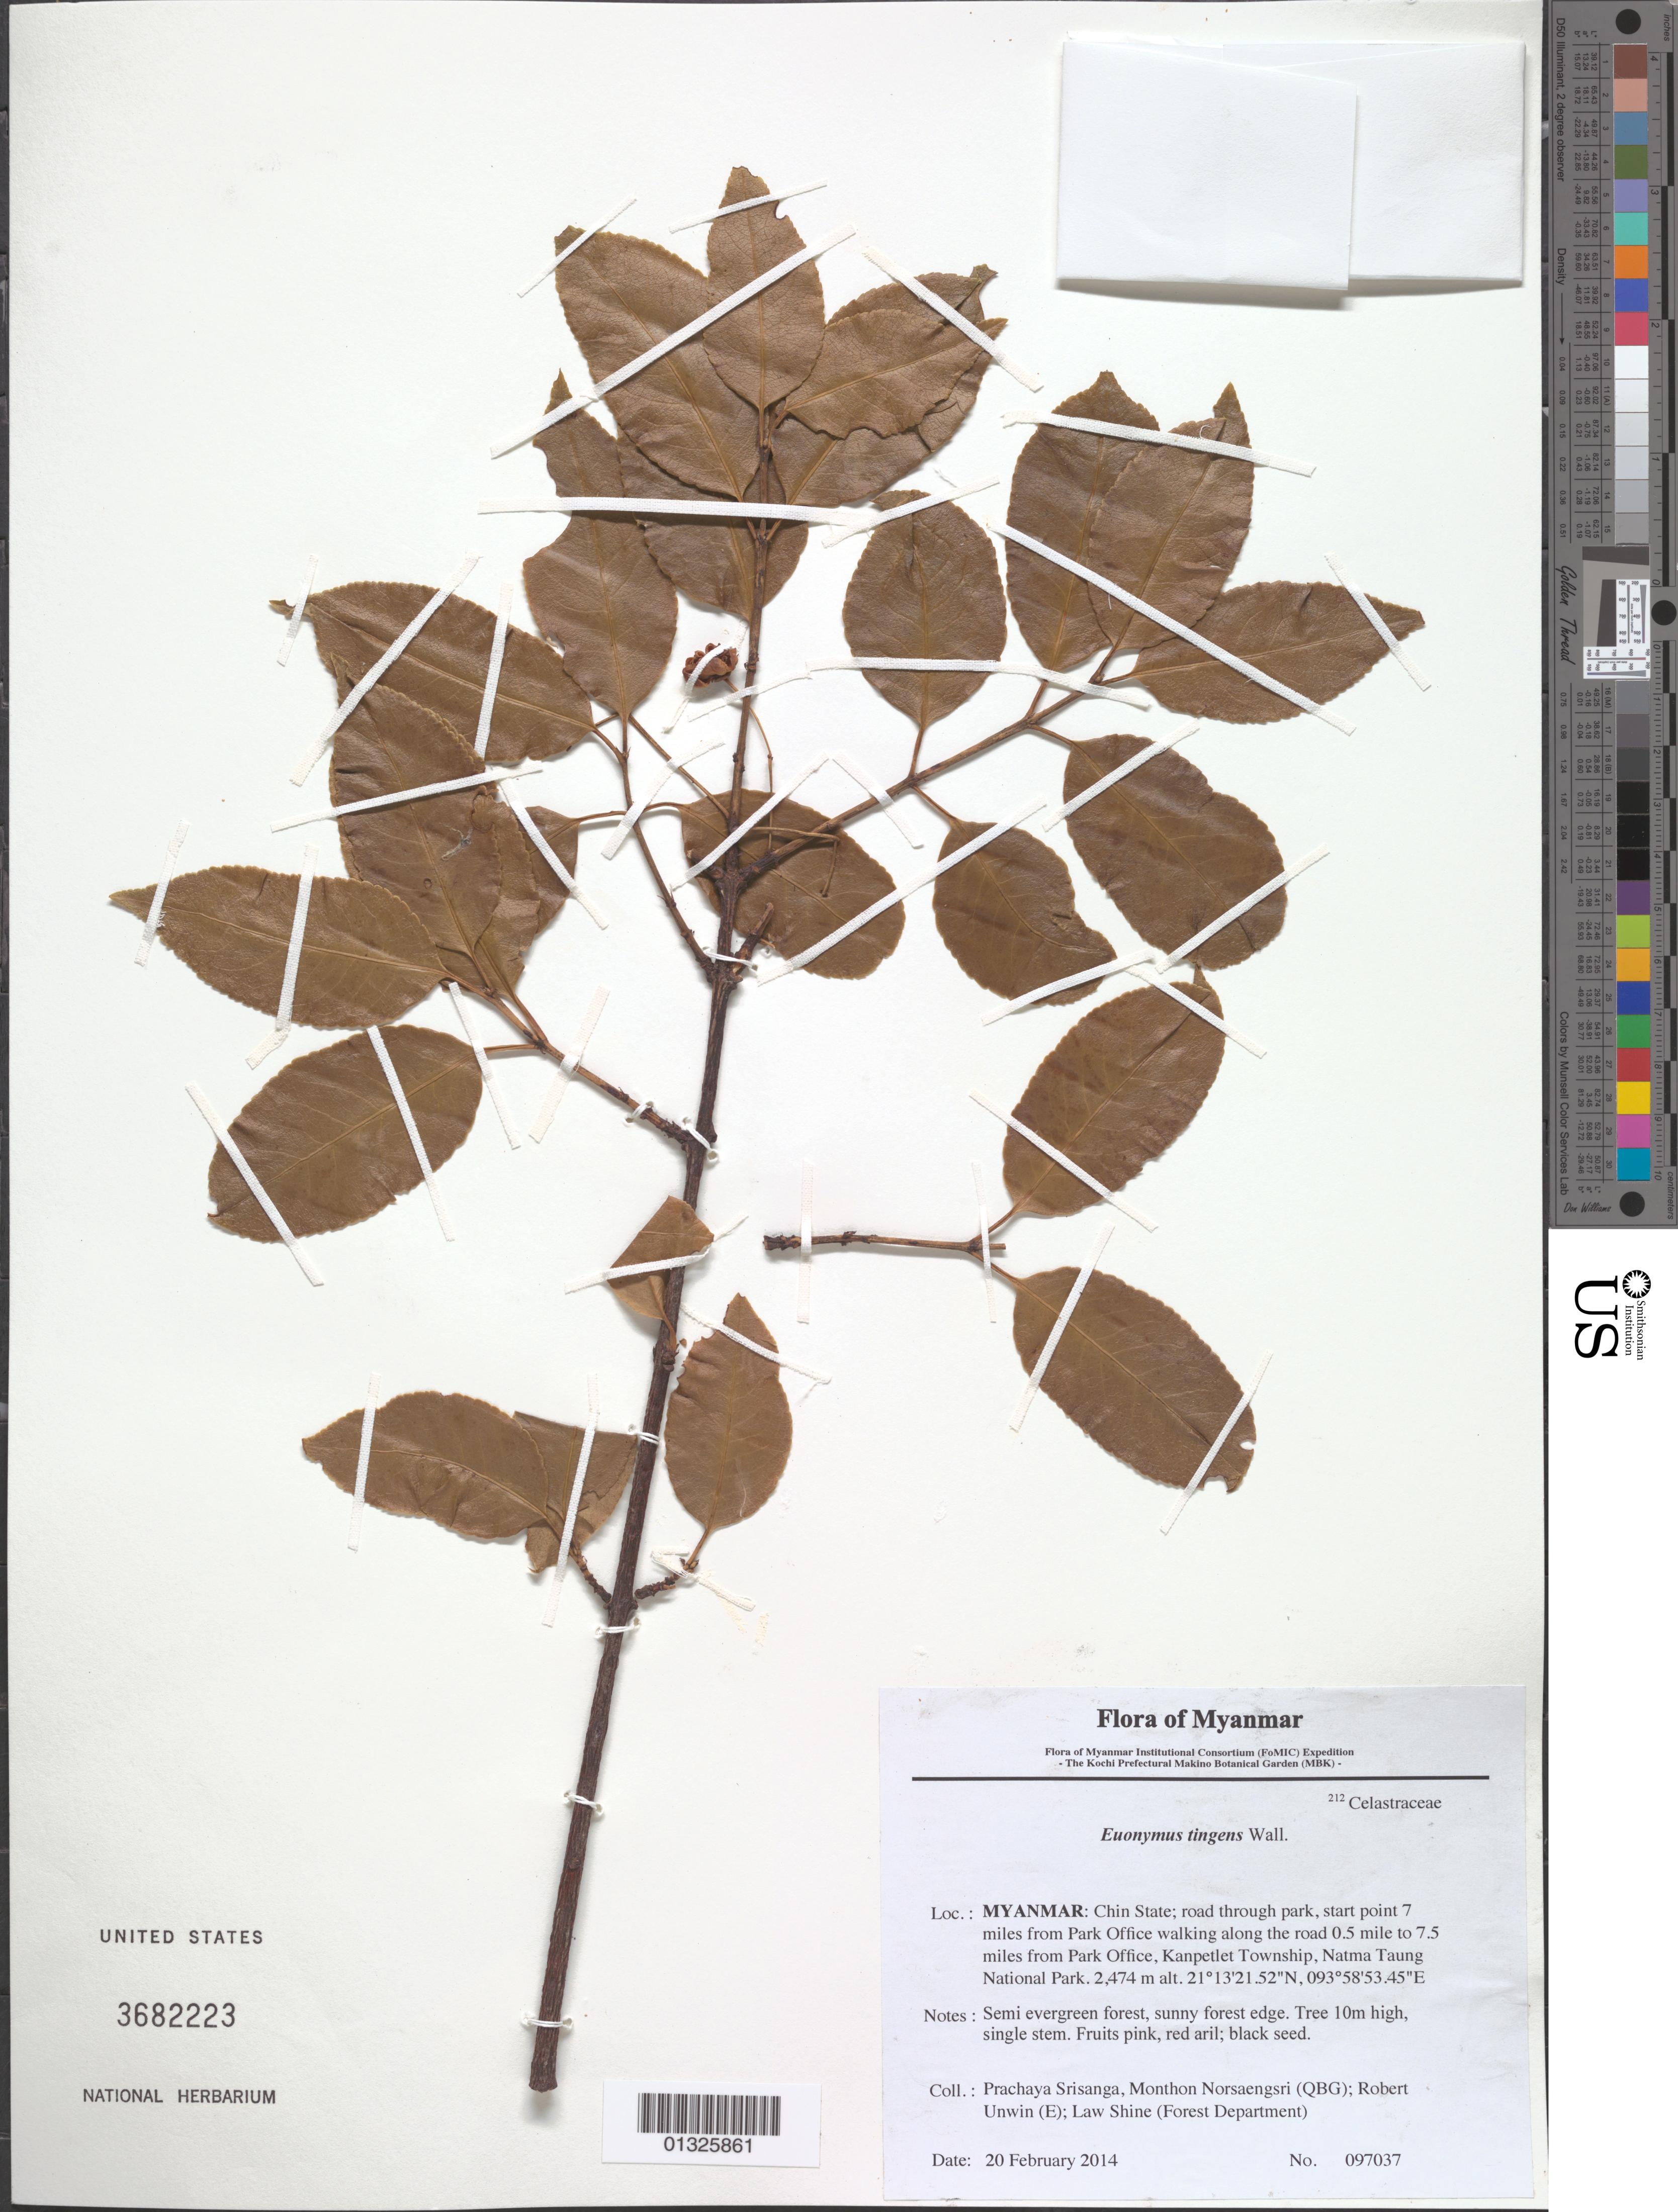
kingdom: Plantae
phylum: Tracheophyta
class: Magnoliopsida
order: Celastrales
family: Celastraceae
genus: Euonymus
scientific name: Euonymus tingens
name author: Wall.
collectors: P. Srisanga, M. Norsaengsri, R. Unwin & L. Shine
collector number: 97037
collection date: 2014-02-20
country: Myanmar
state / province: Chin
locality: Road through park, start point 7 miles from Park Office walking along the road 0.5 mile to 7.5 miles from Park Office, Kanpetlet Township, Natma Taung National Park.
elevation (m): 2474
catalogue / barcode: US 3682223